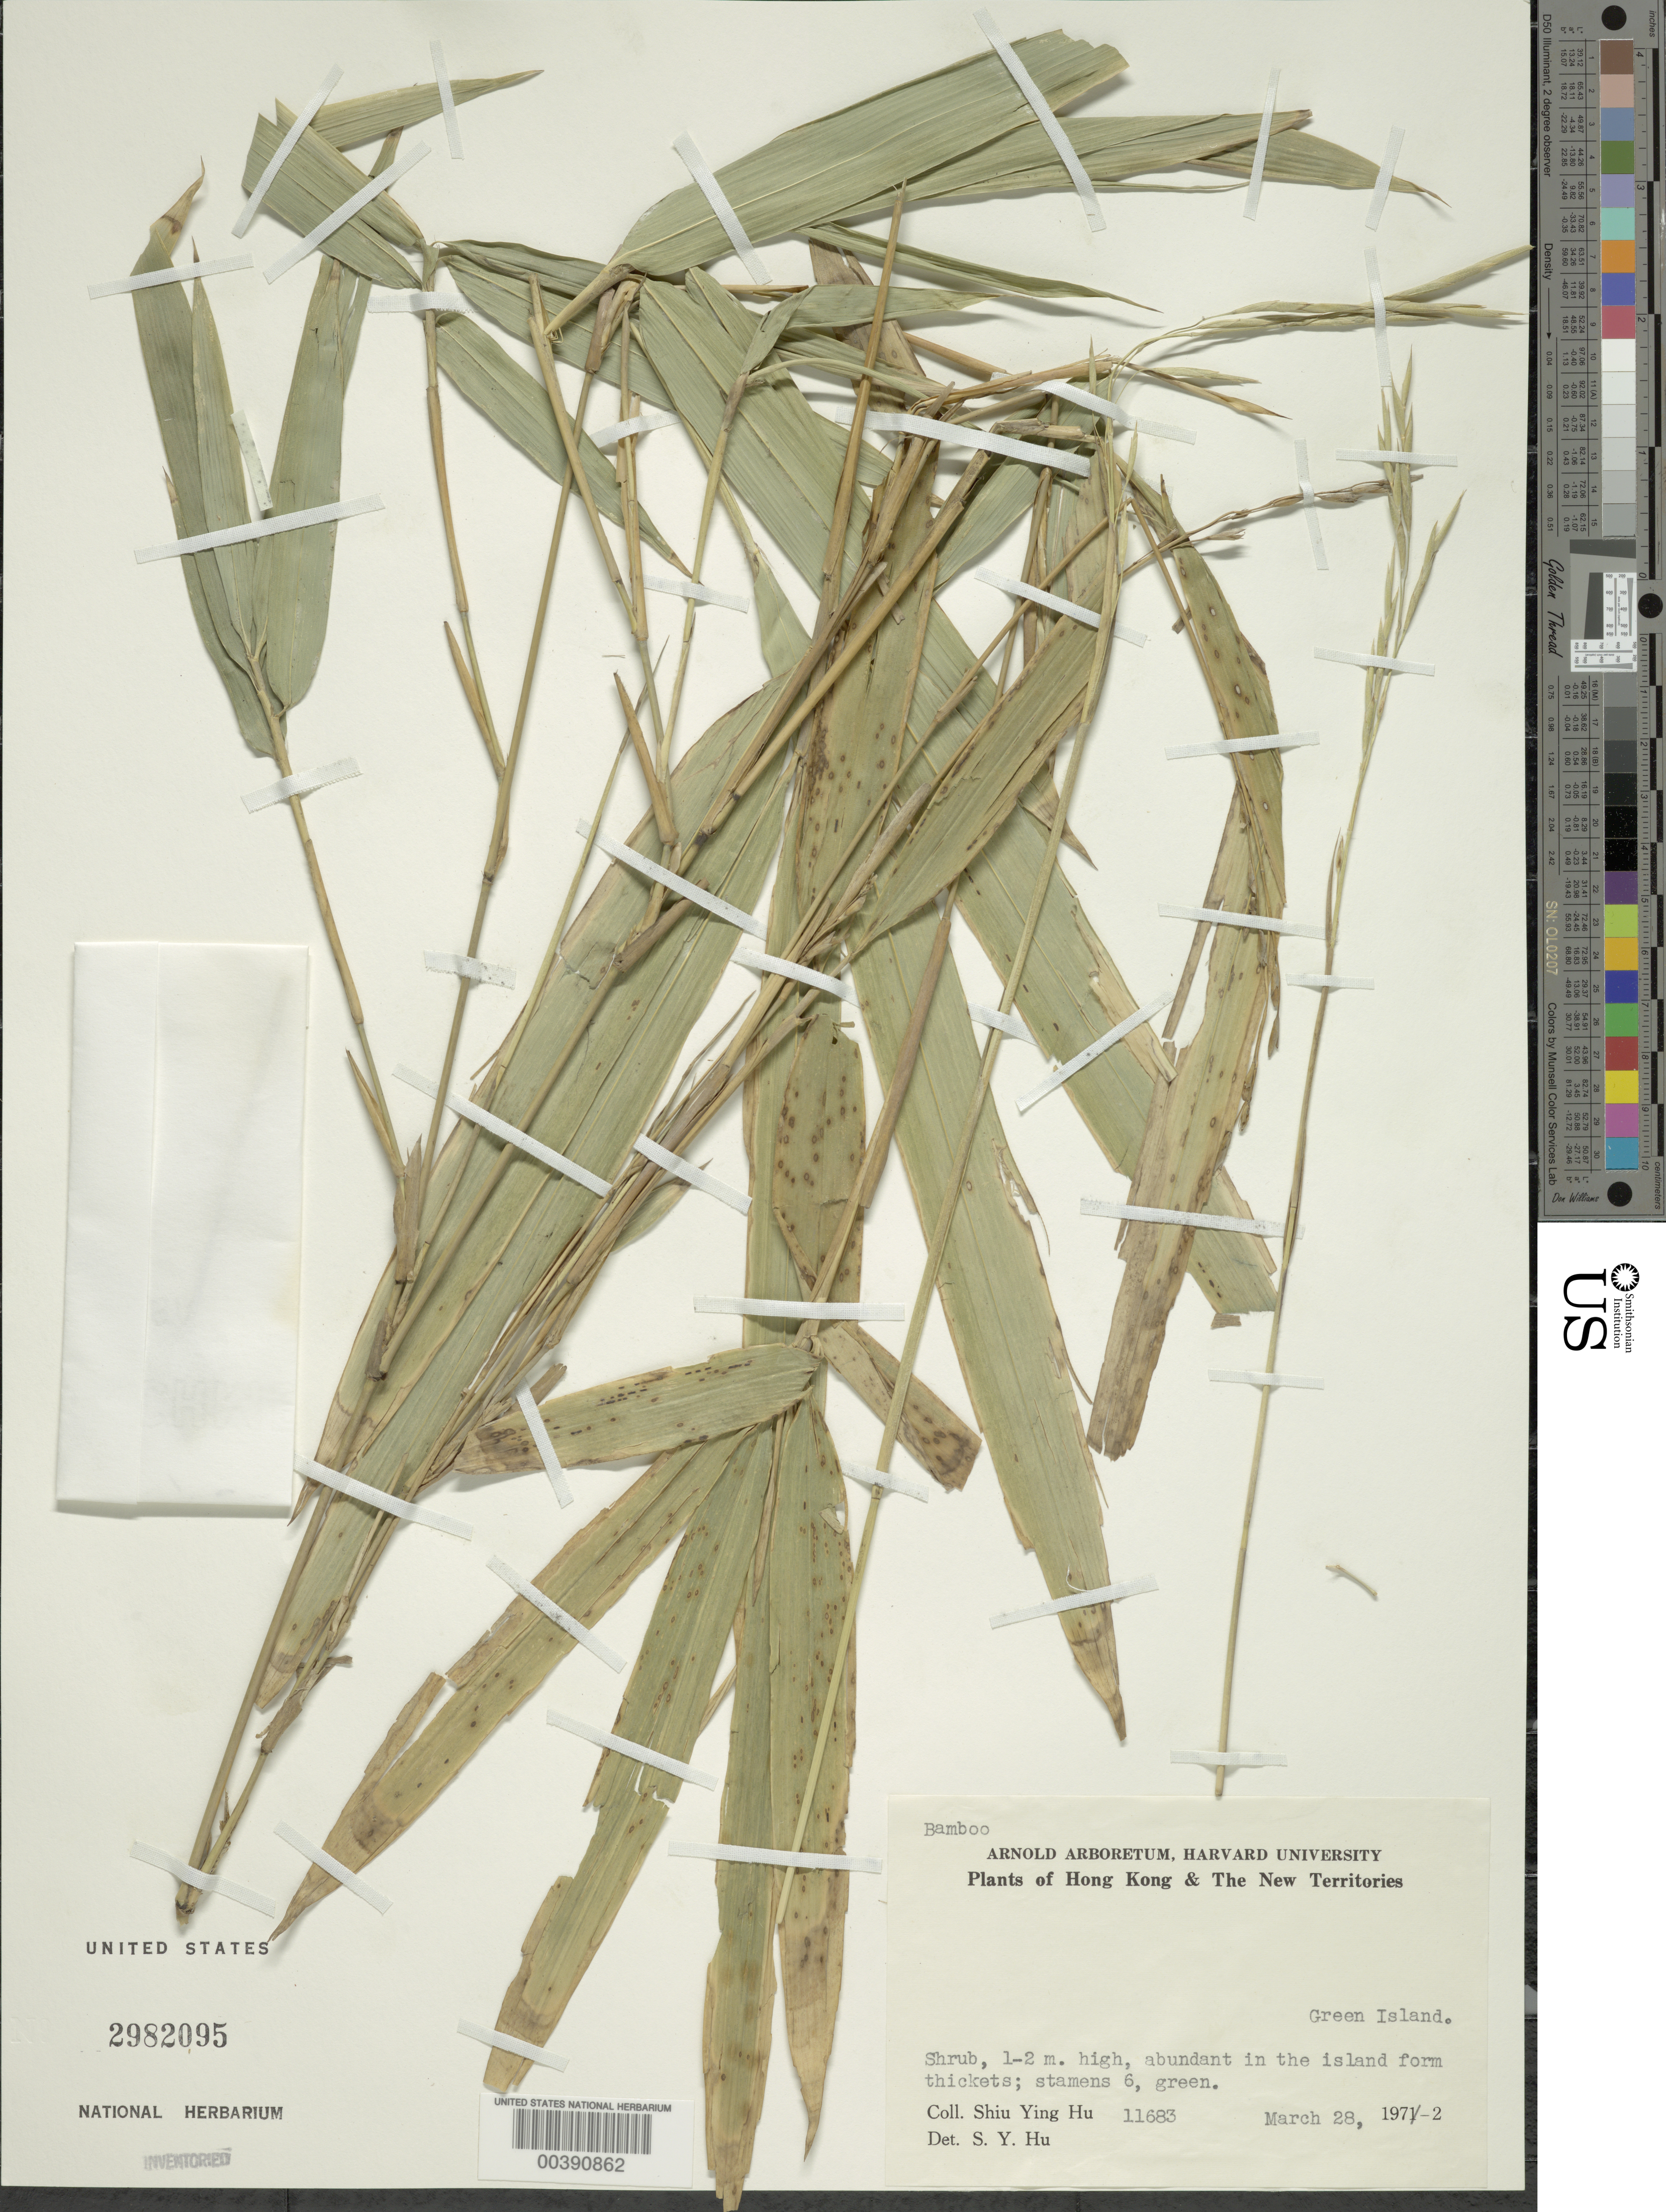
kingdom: Plantae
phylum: Tracheophyta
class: Liliopsida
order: Poales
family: Poaceae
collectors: Y. Shiu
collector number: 11683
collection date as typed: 28 Mar 1972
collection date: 1972-03-28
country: China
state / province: Hong Kong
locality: Green i.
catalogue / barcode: US 2982095